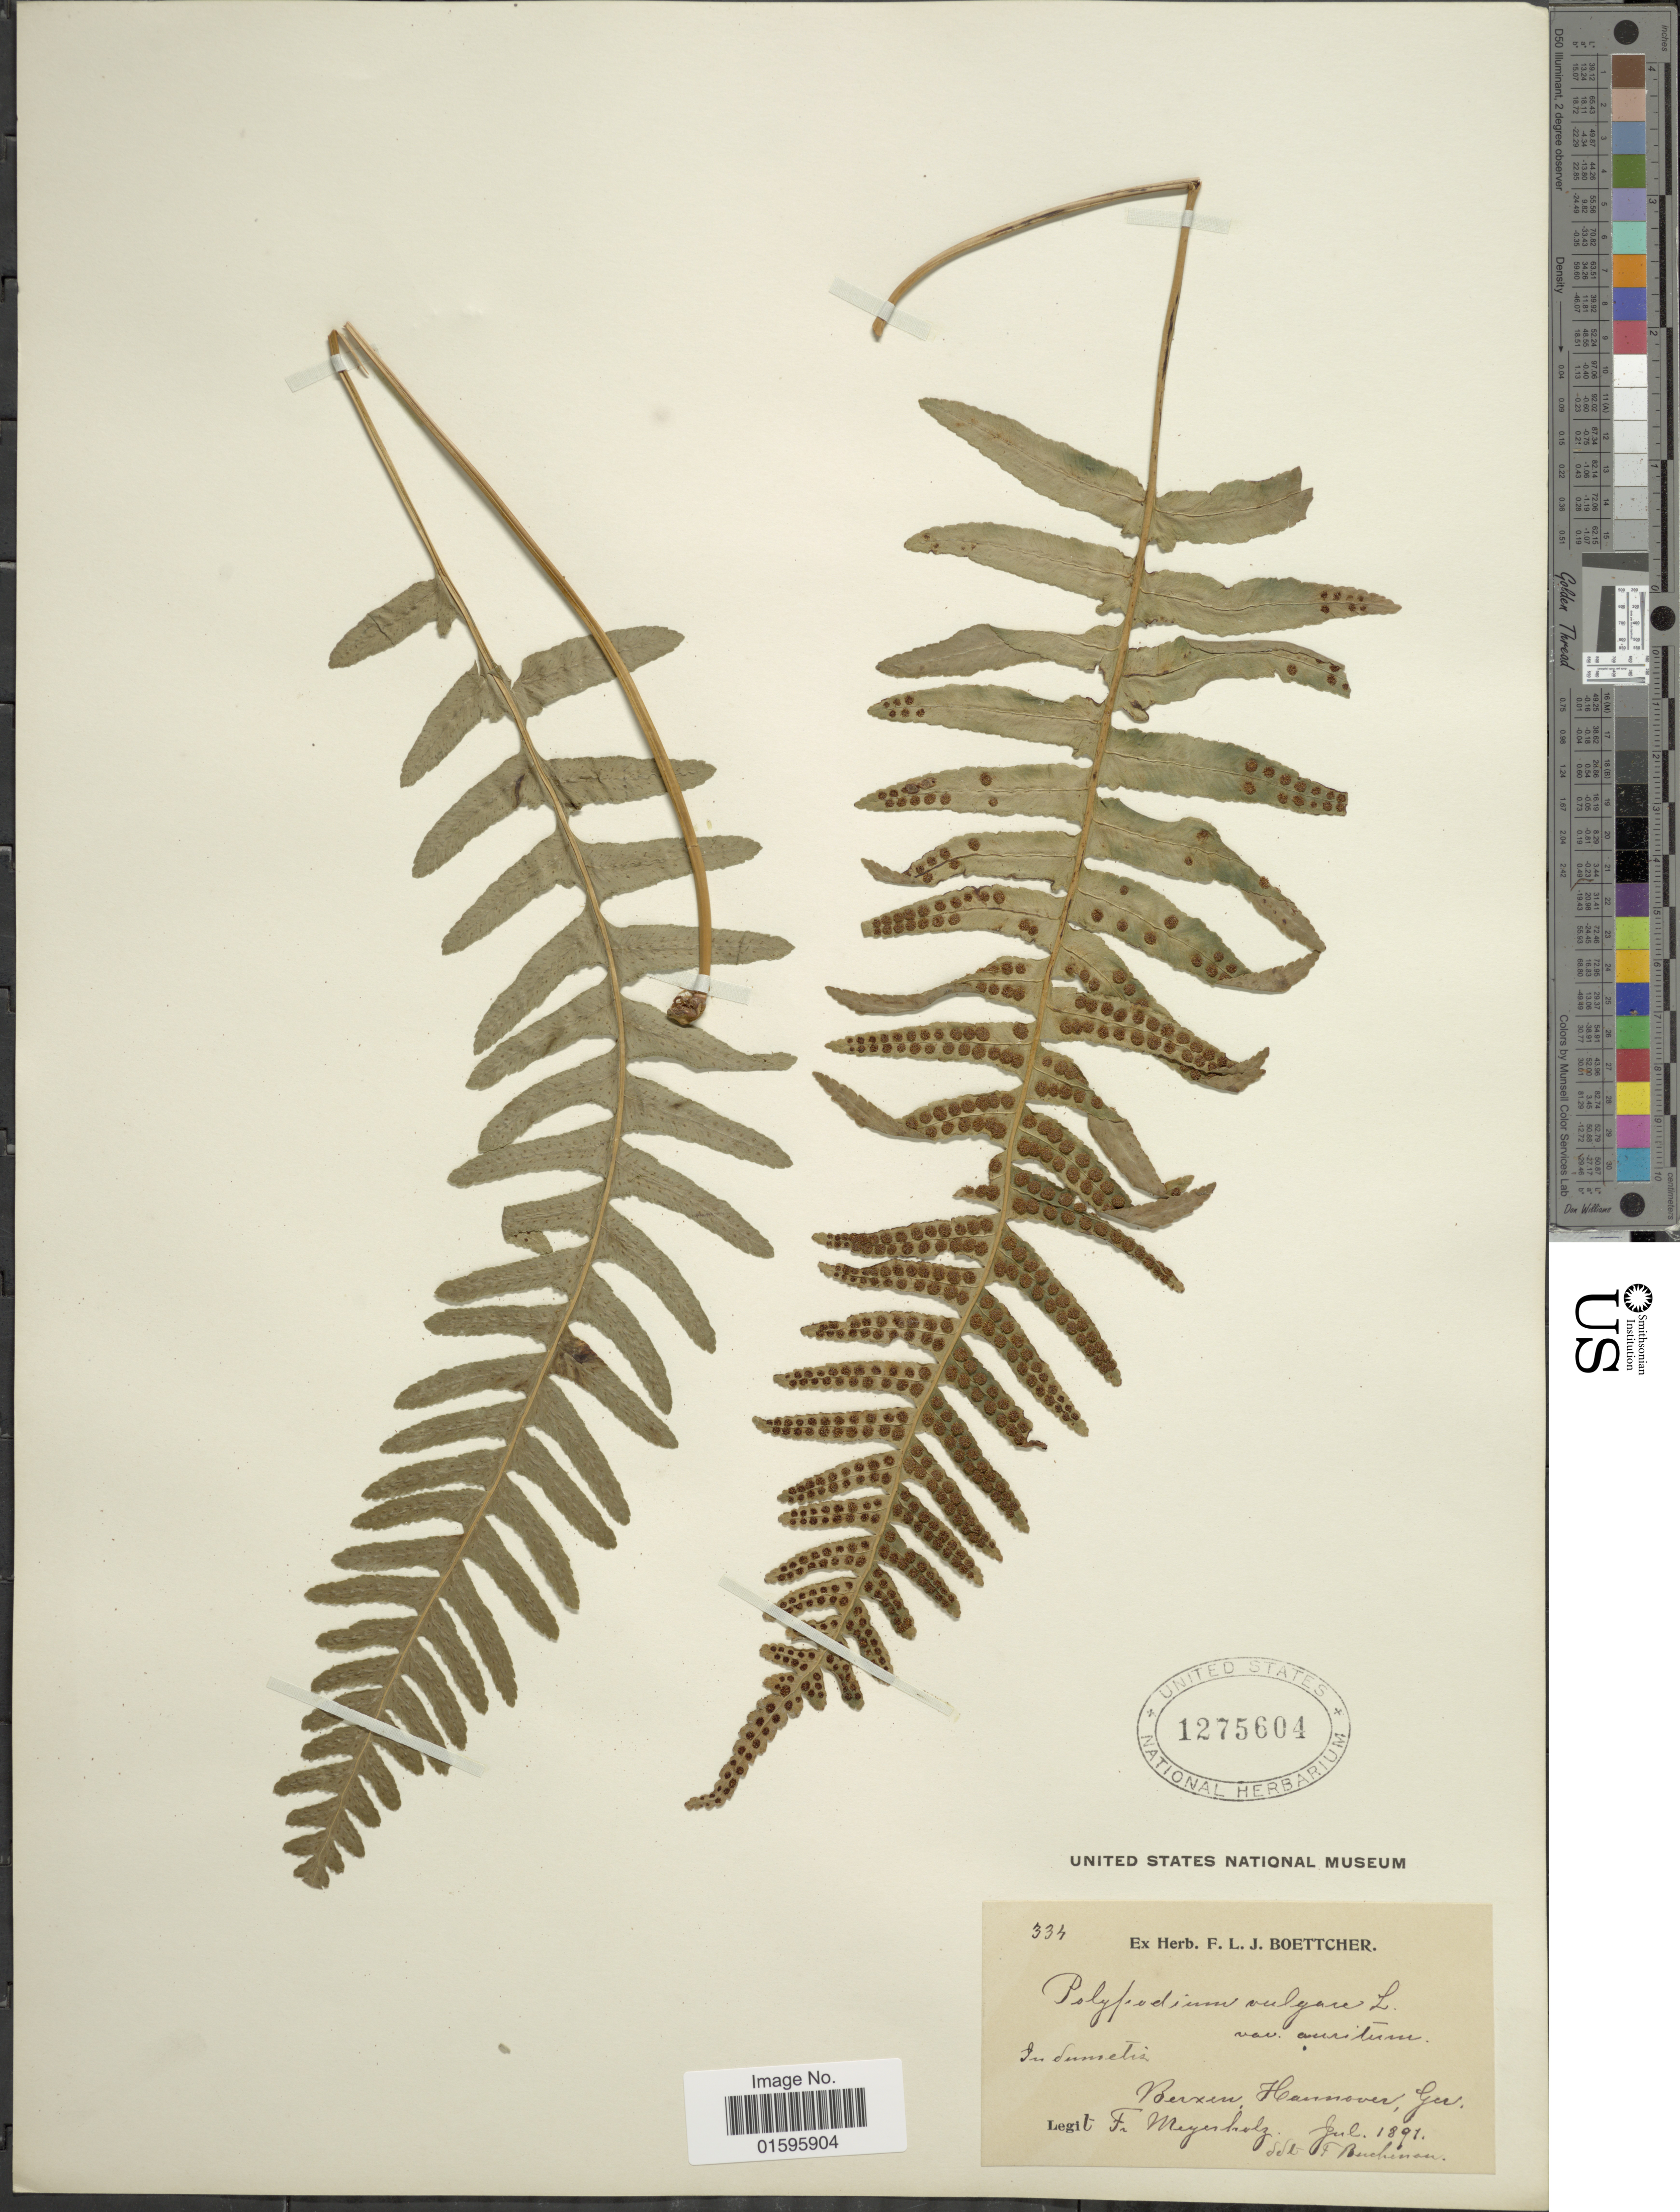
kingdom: Plantae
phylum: Tracheophyta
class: Polypodiopsida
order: Polypodiales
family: Polypodiaceae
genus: Polypodium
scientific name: Polypodium vulgare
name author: L.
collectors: F. Meyerholz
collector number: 334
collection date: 1891-07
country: Germany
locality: Berxen, Hannover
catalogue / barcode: US 1275604